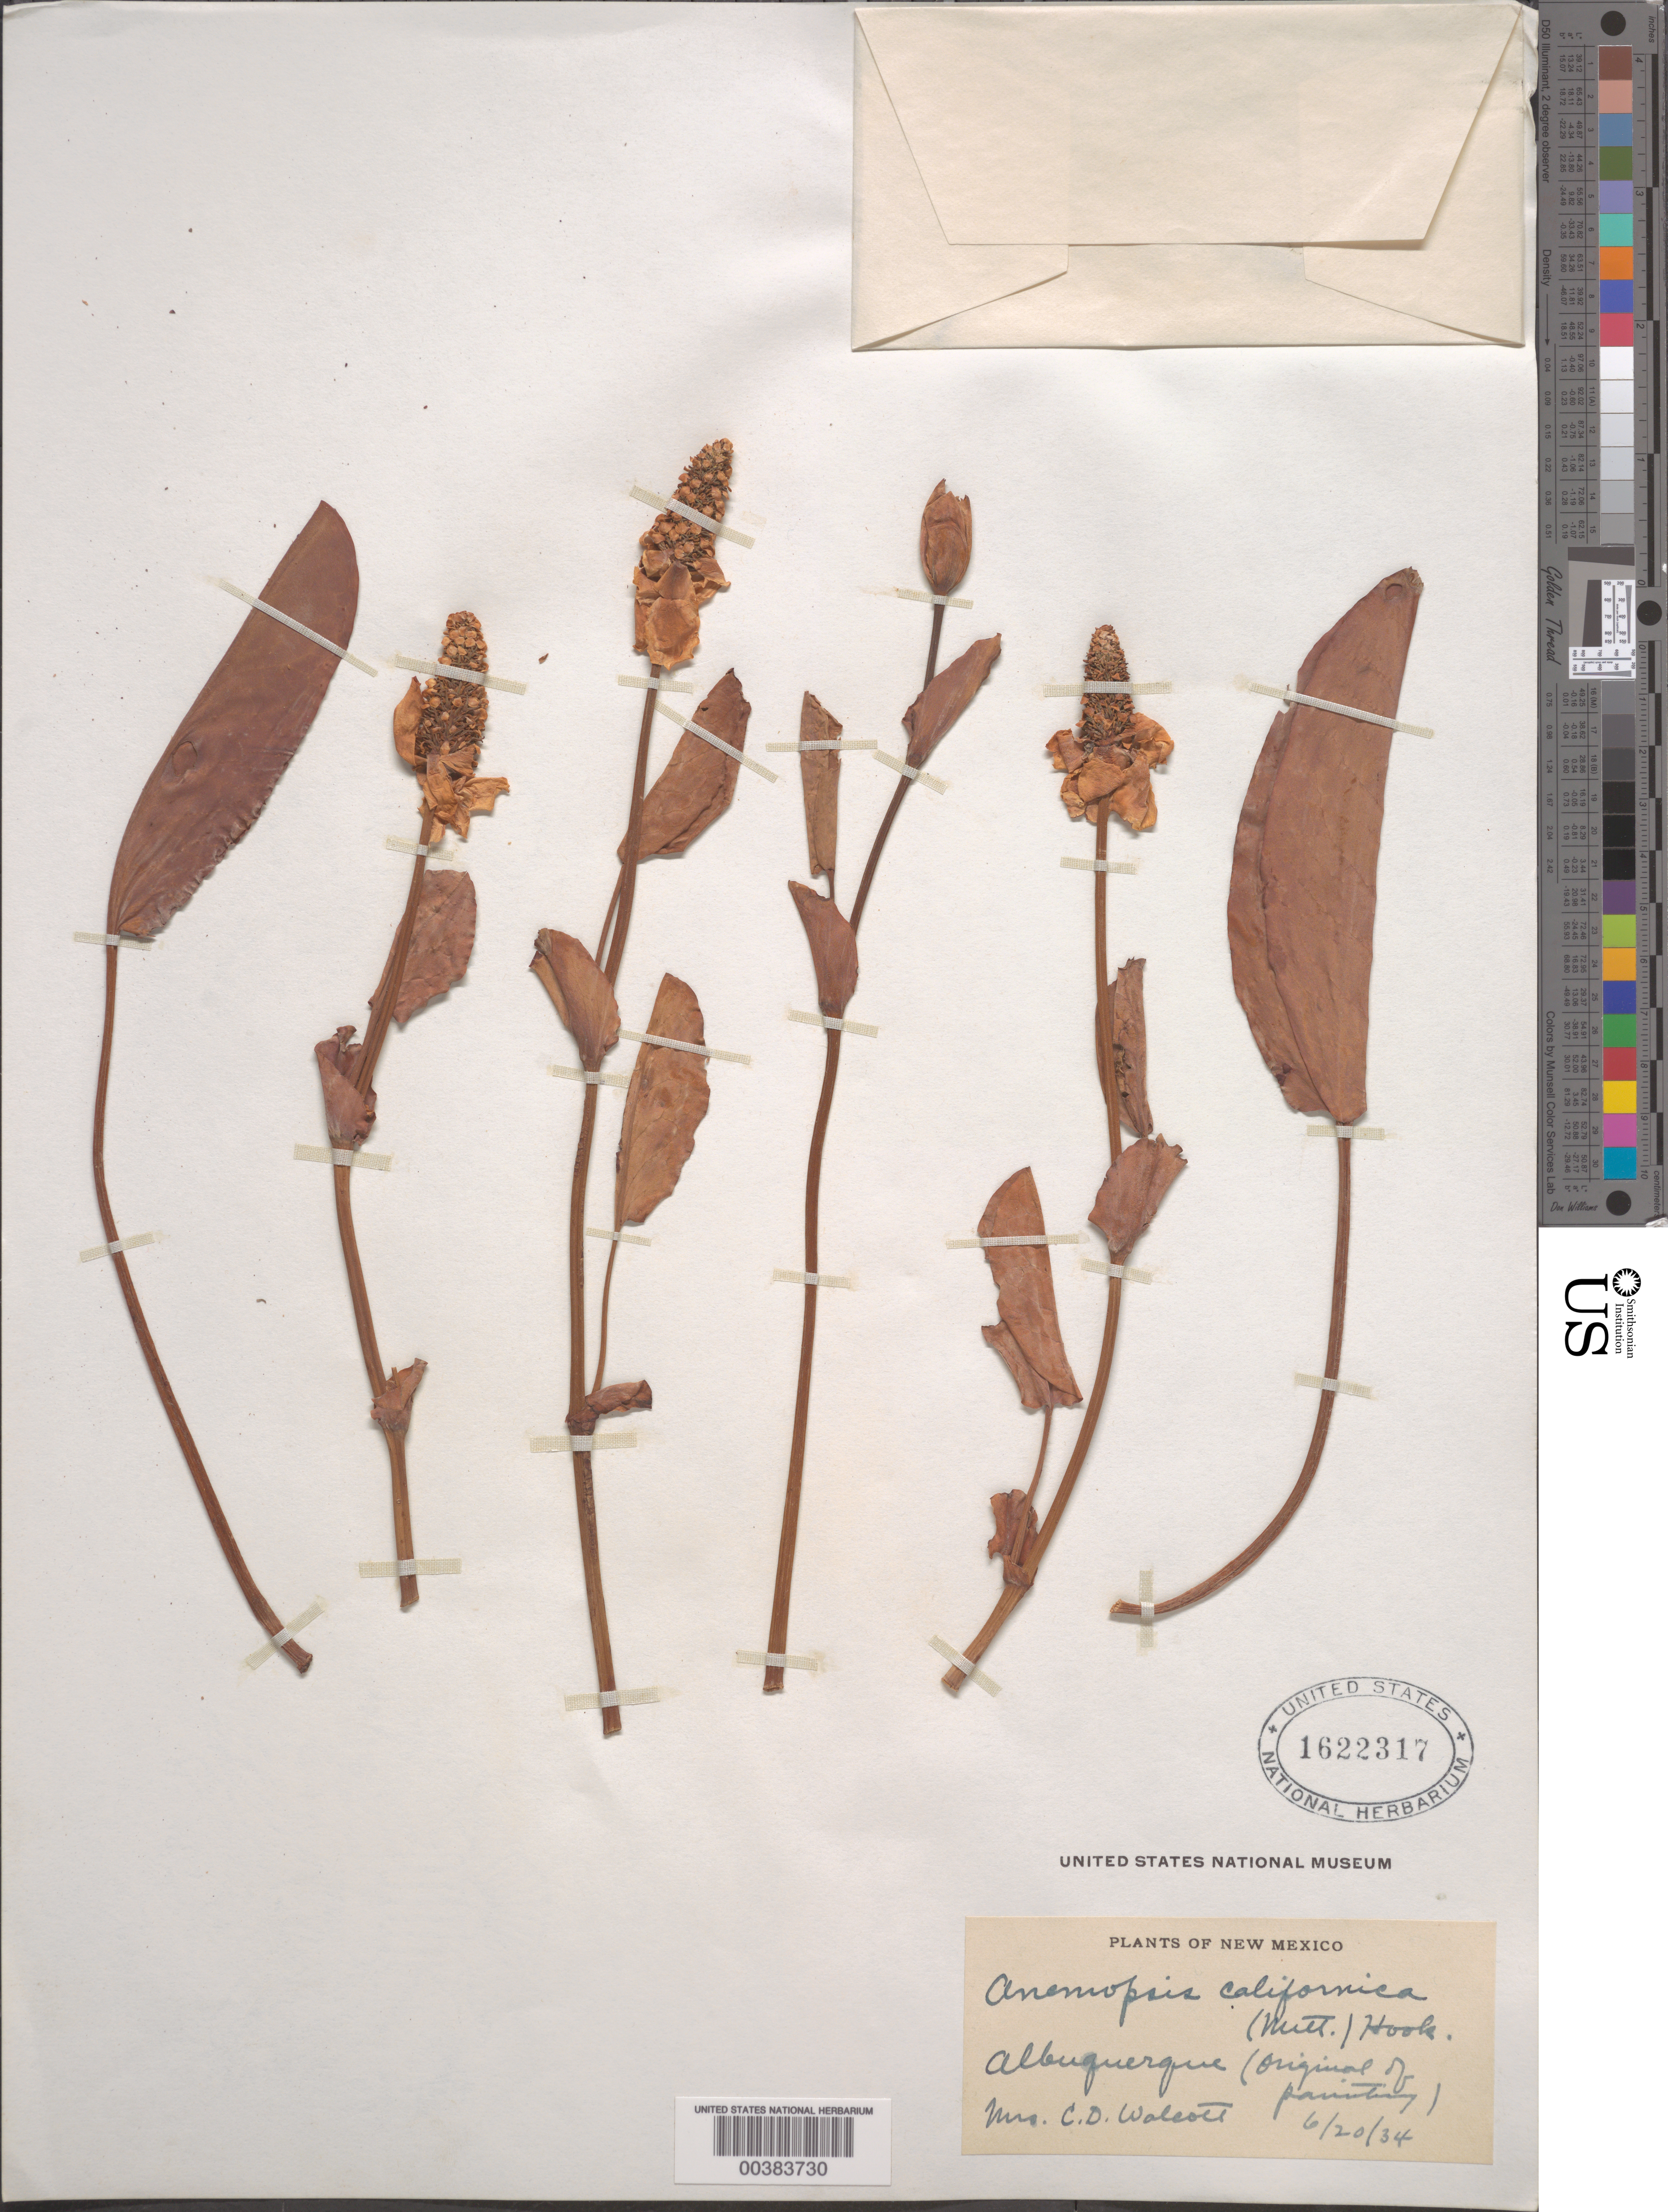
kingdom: Plantae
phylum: Tracheophyta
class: Magnoliopsida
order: Piperales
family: Saururaceae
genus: Anemopsis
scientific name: Anemopsis californica var. typica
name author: Kelso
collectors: C. Wolcott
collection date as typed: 20 Jun 1934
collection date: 1934-06-20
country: United States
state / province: New Mexico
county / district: Bernalillo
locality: Albuquerque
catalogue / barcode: US 1622317